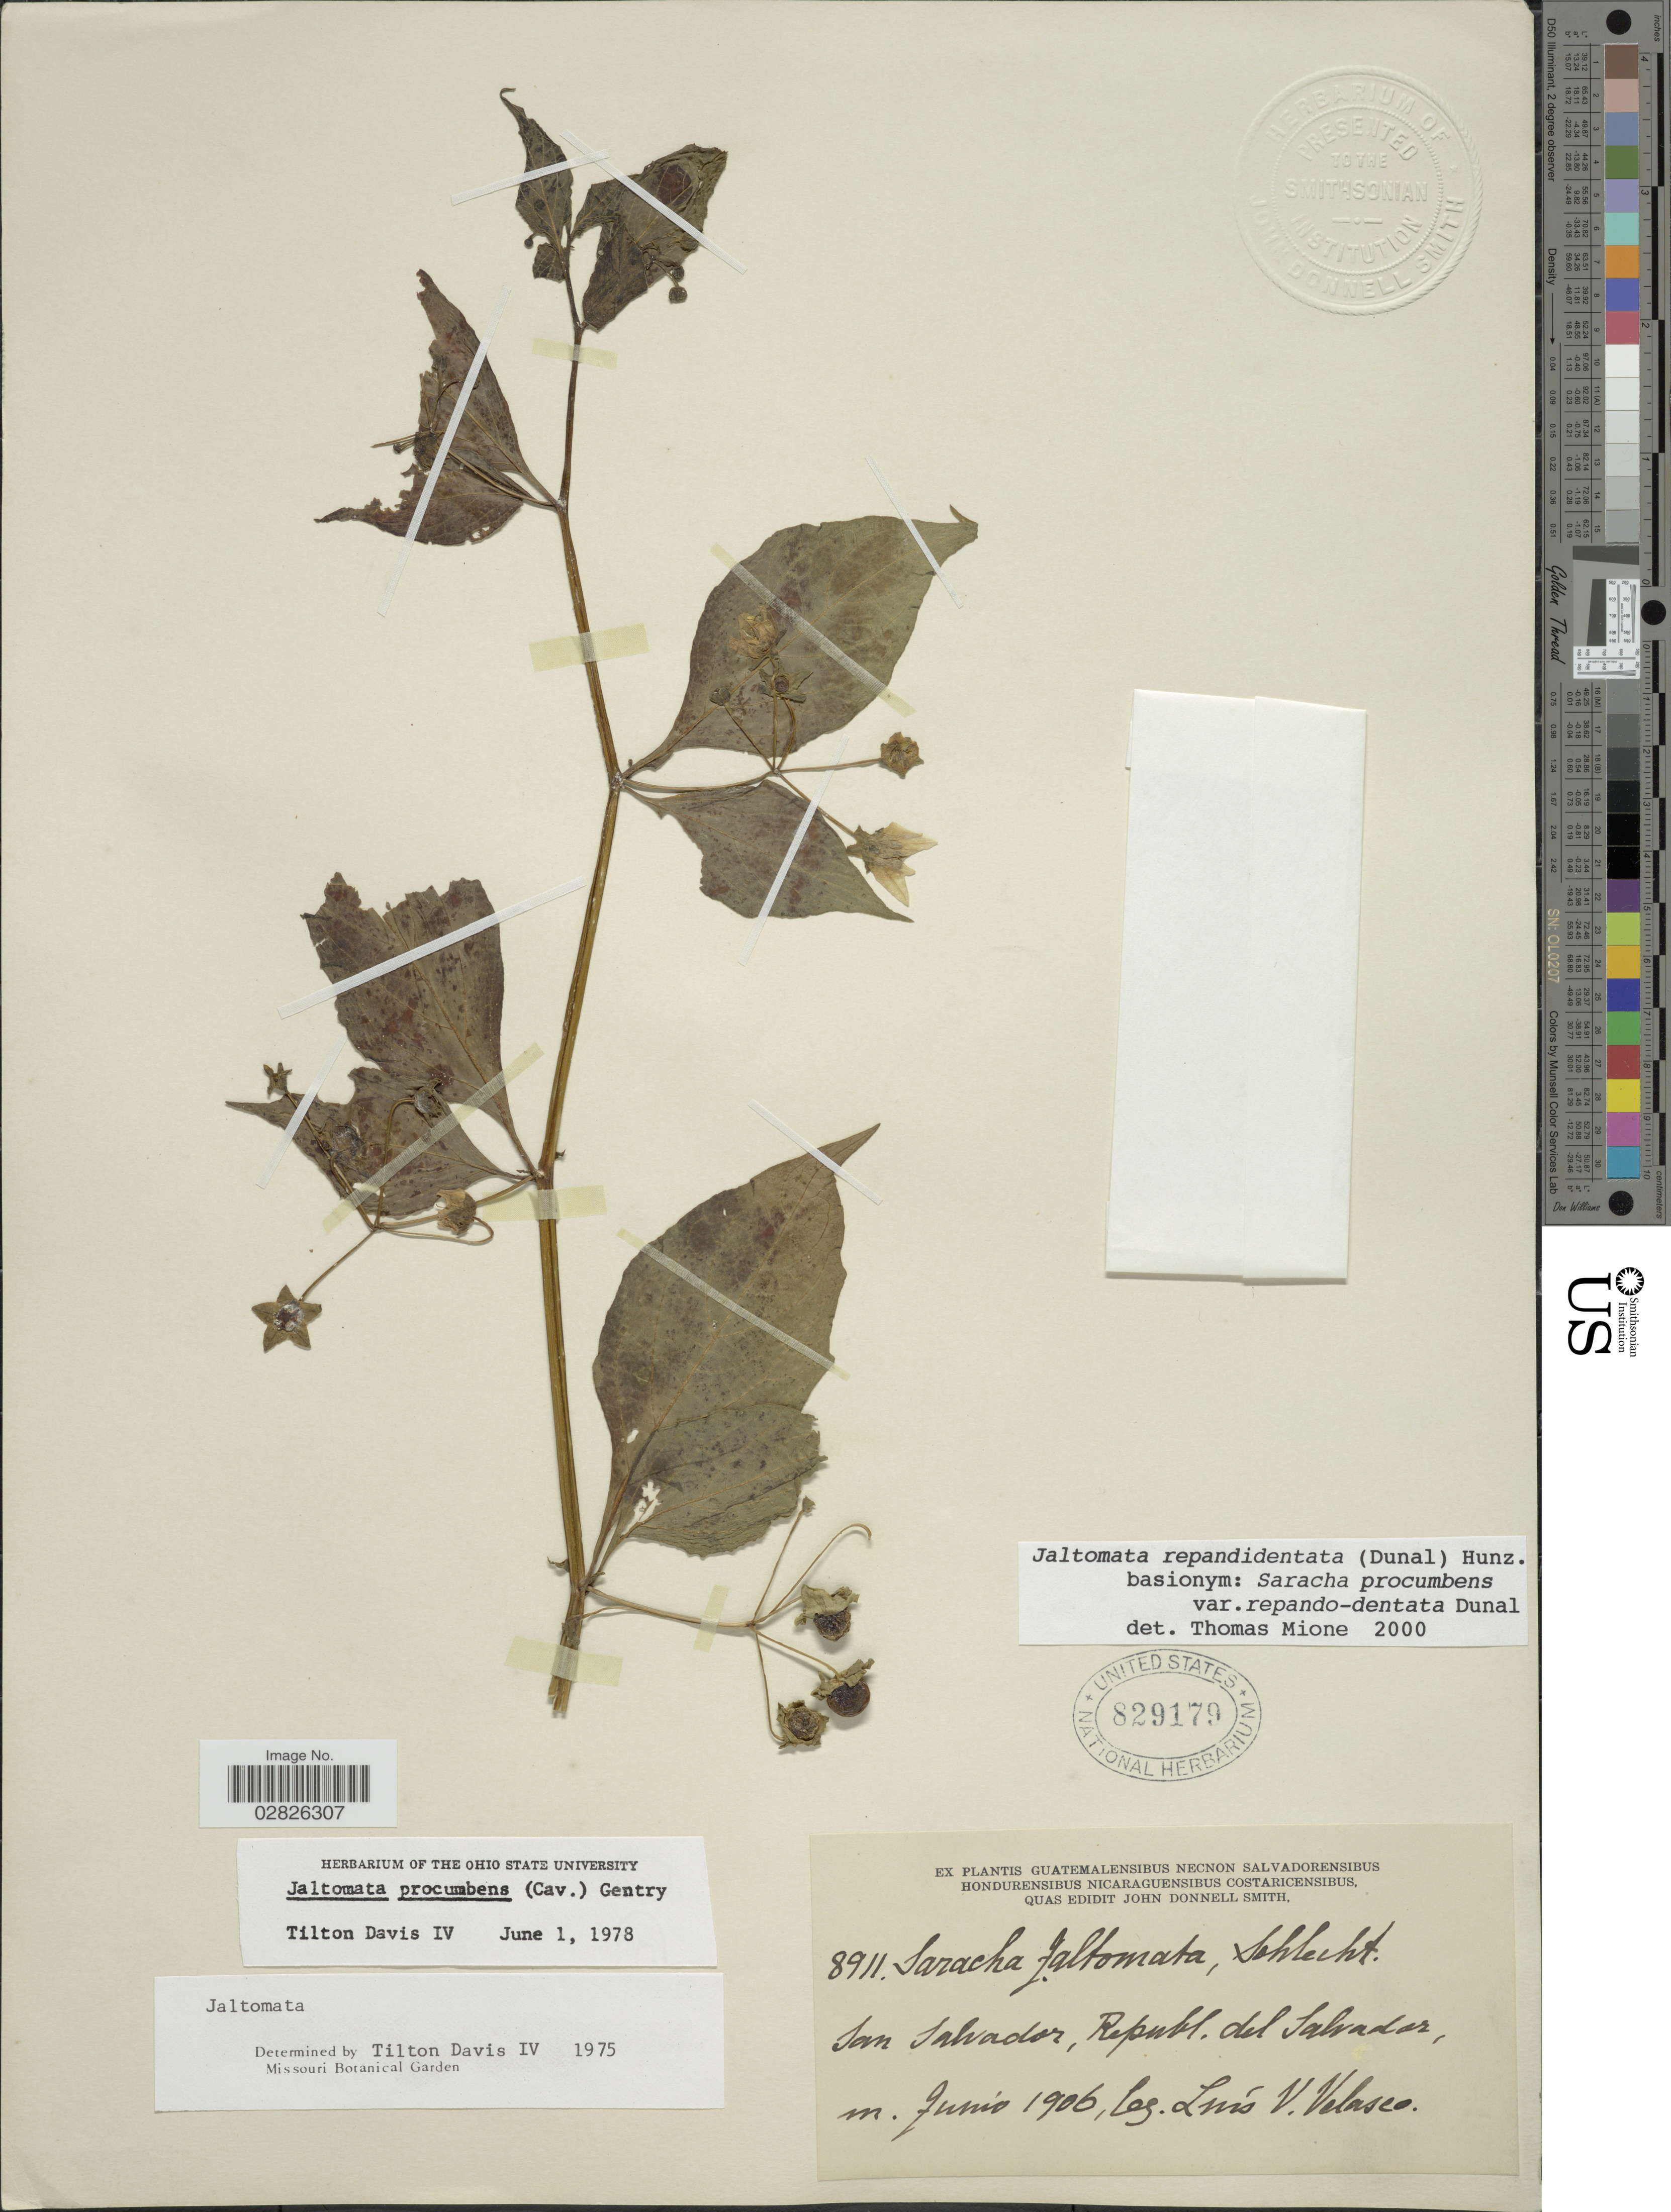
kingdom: Plantae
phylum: Tracheophyta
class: Magnoliopsida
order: Solanales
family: Solanaceae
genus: Jaltomata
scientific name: Jaltomata repandidentata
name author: (Dunal) Hunz.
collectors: L. Velasco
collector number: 8911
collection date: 1906-06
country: El Salvador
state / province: San Salvador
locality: Republ. del Salvador.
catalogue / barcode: US 829179